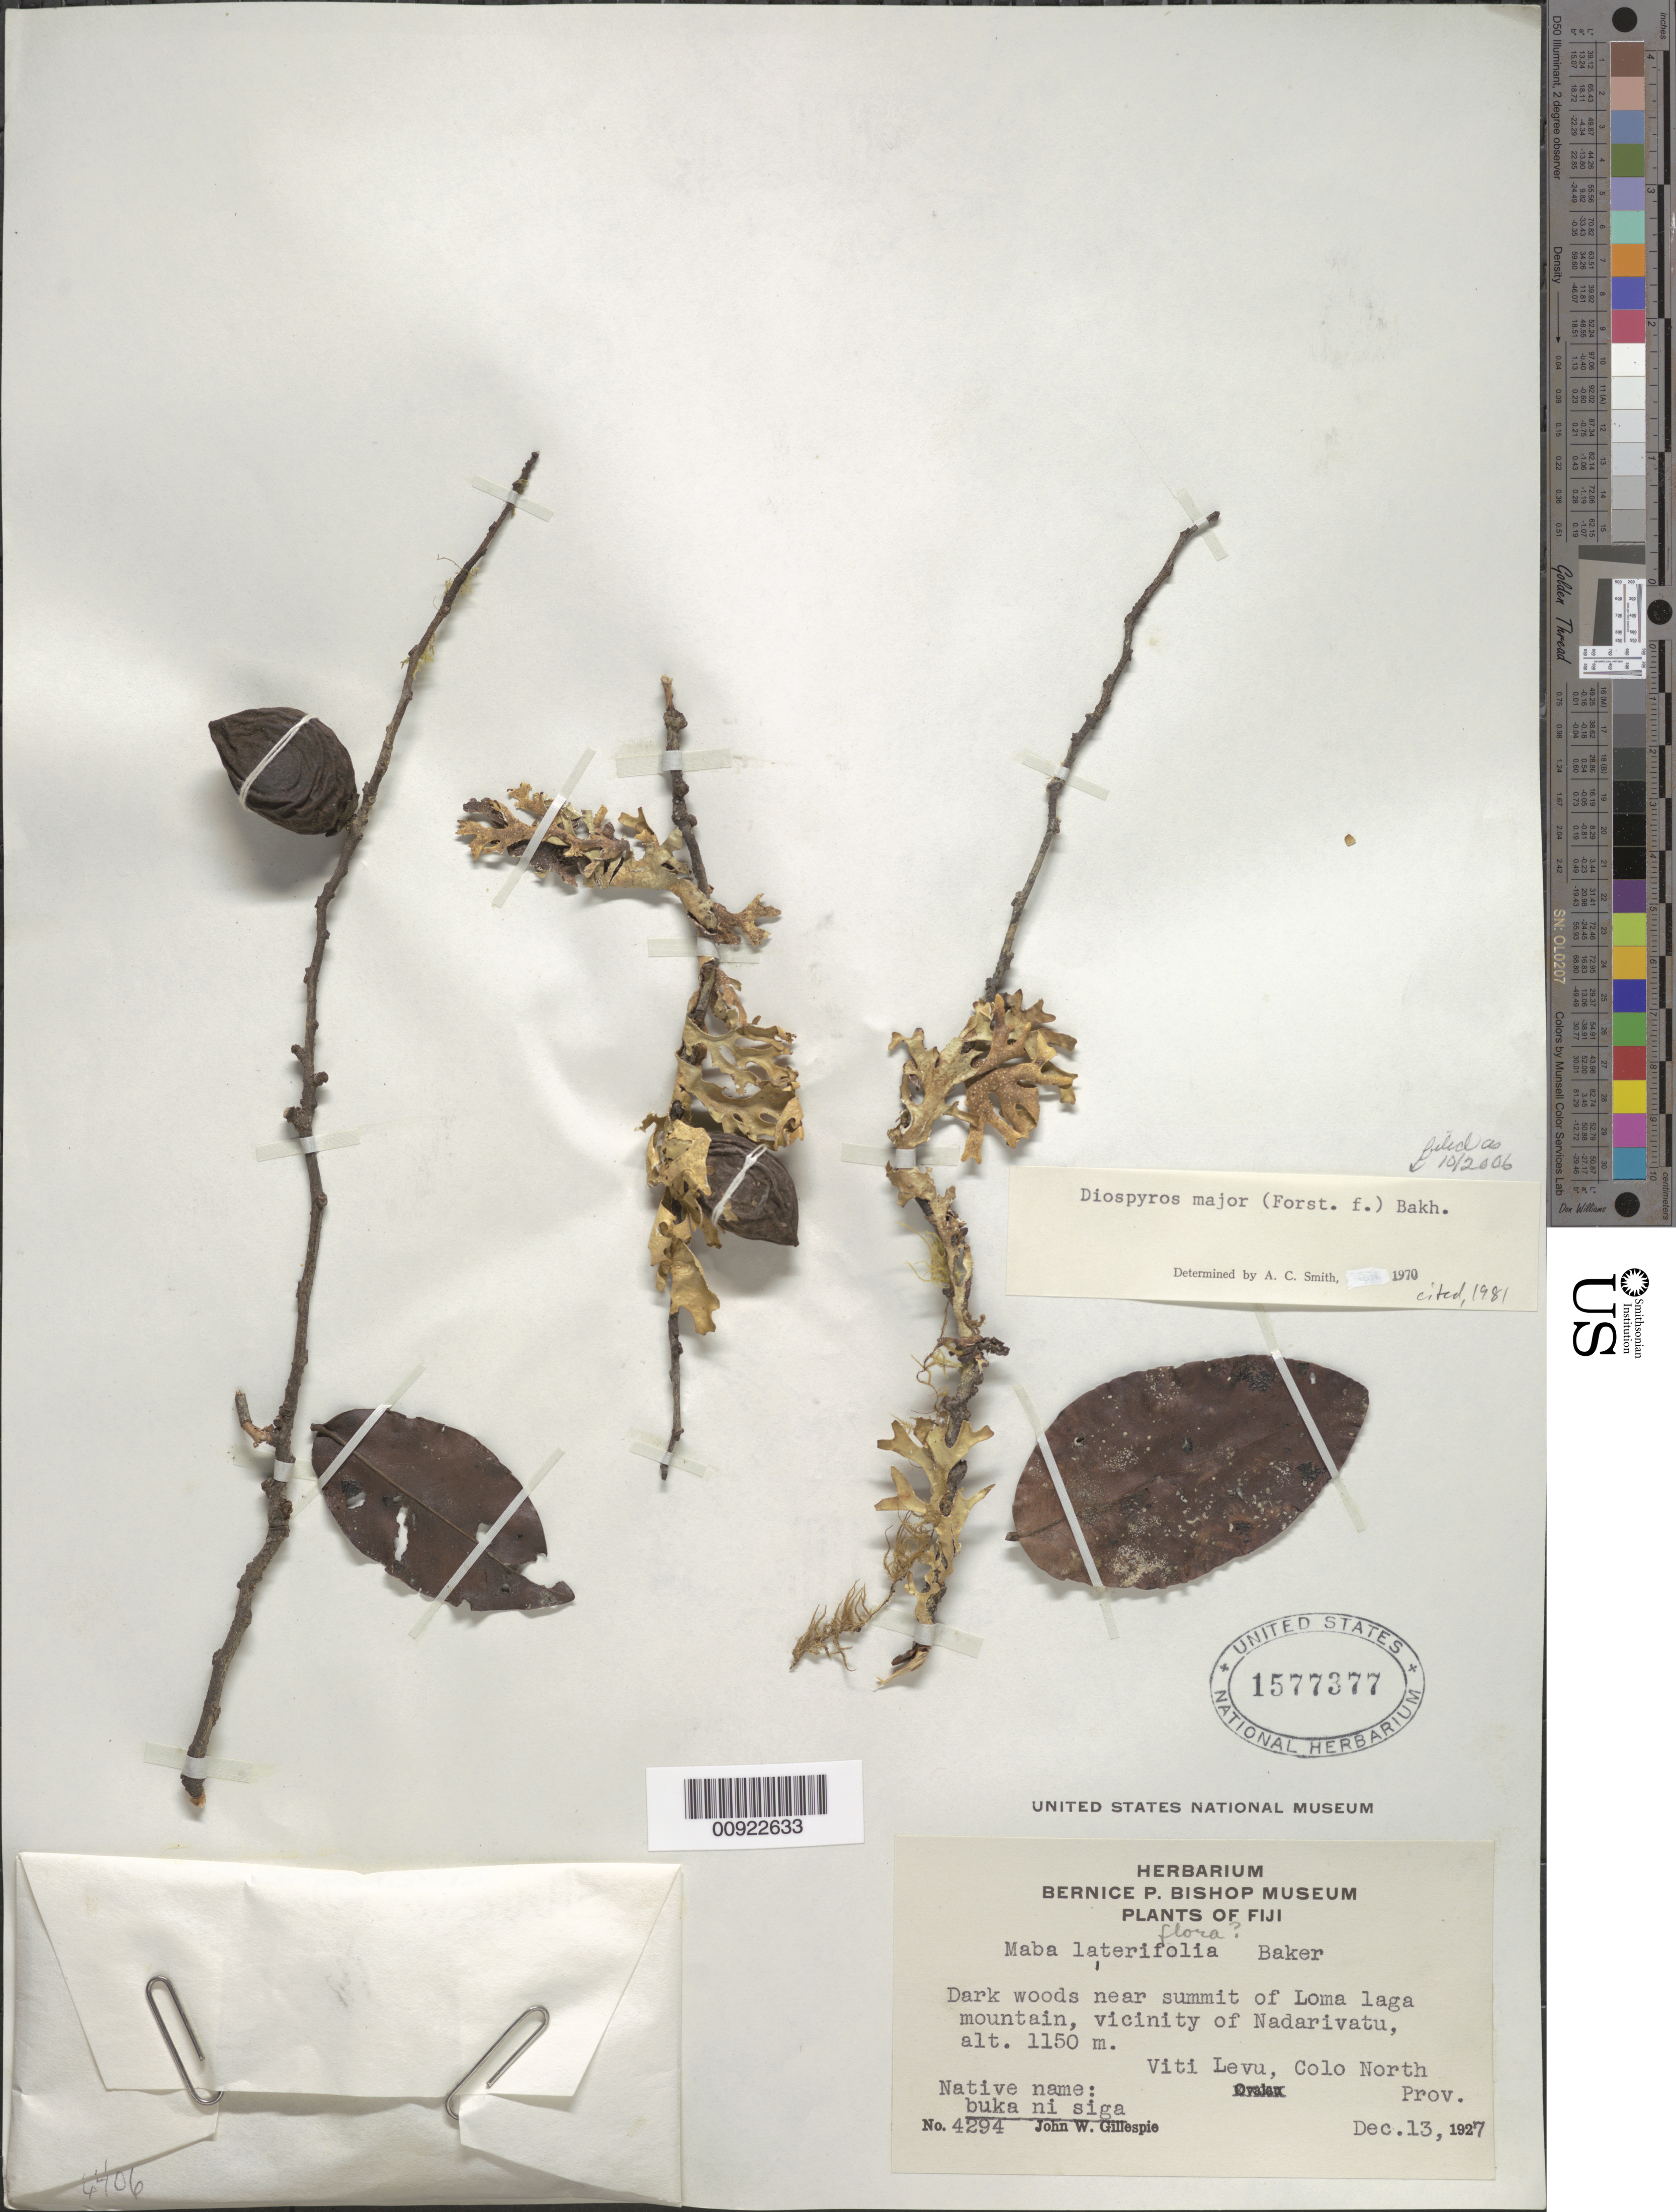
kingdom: Plantae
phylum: Tracheophyta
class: Magnoliopsida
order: Ericales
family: Ebenaceae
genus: Diospyros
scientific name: Diospyros major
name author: (G. Forst.) Bakh.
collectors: J. W. Gillespie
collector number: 4294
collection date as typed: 13 Dec 1927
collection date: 1927-12-13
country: Fiji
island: Viti Levu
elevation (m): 1150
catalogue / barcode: US 1577377